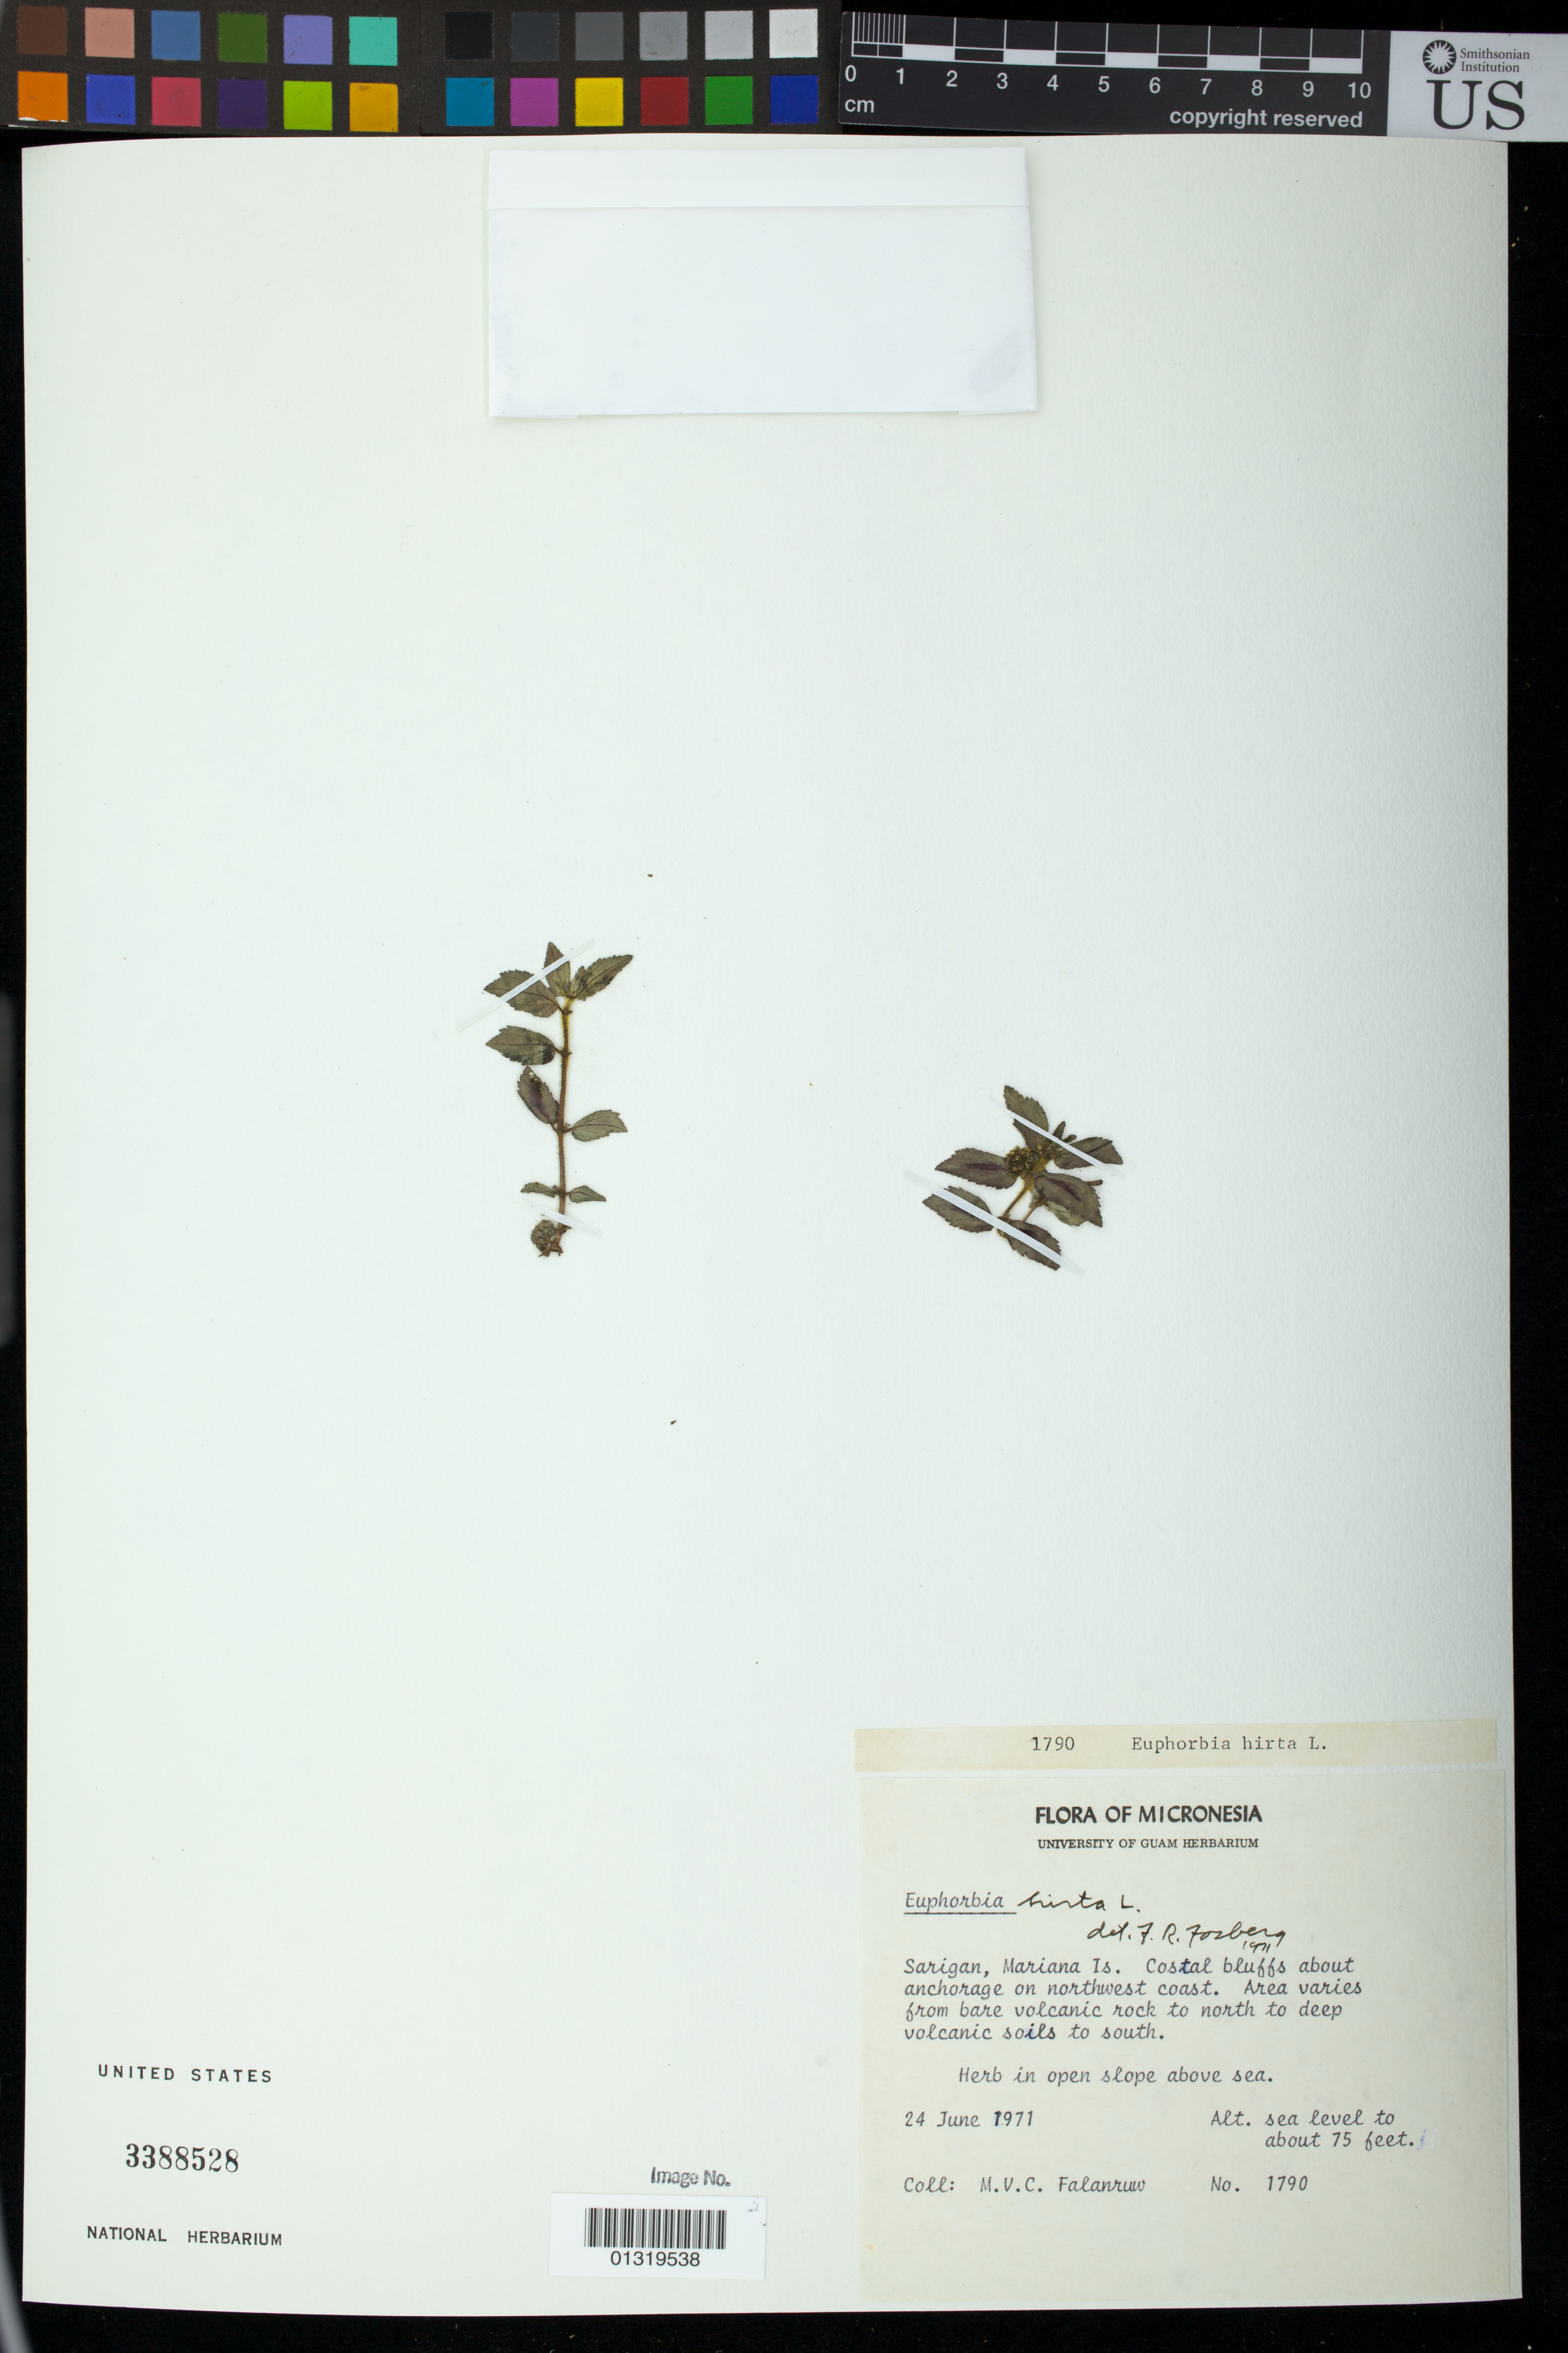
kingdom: Plantae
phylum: Tracheophyta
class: Magnoliopsida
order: Malpighiales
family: Euphorbiaceae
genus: Euphorbia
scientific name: Euphorbia hirta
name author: L.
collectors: M. V. Falanruw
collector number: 1790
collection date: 1971-06-24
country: Northern Mariana Islands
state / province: Sarigan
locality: Mariana Is. Coastal bluffs about anchorage on northwest coast.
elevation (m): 0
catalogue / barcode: US 3388528